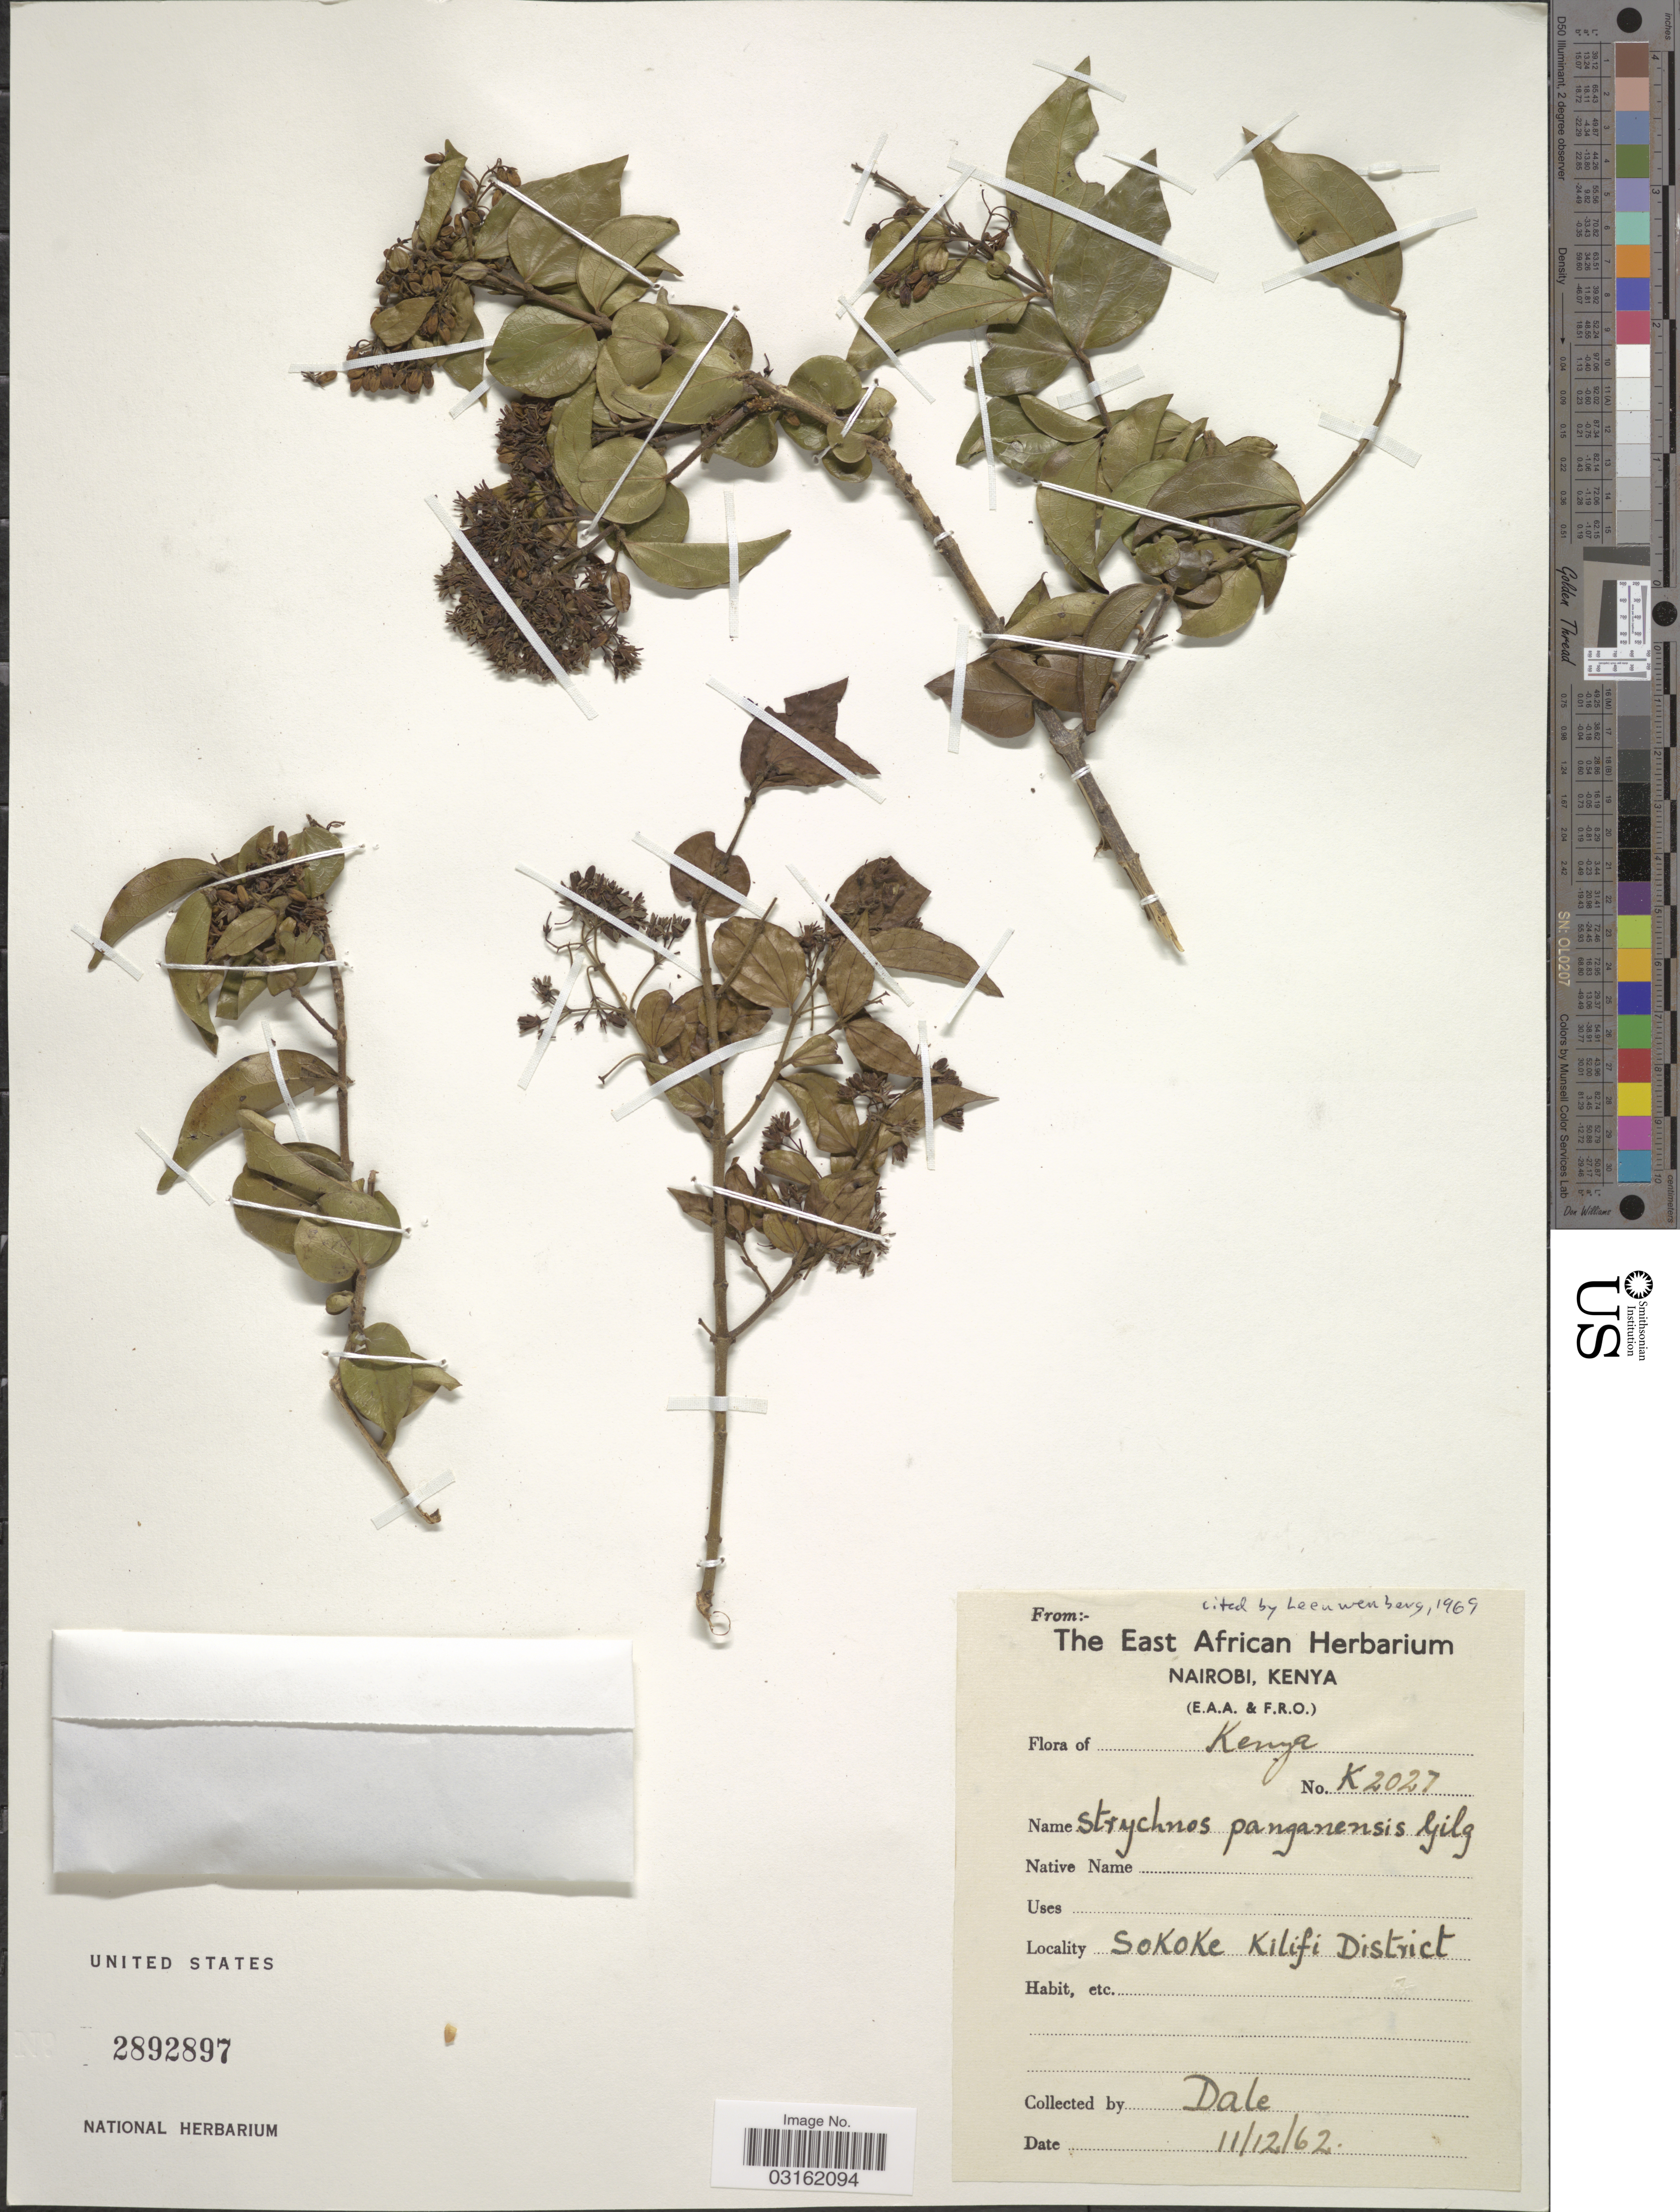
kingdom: Plantae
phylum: Tracheophyta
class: Magnoliopsida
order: Gentianales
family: Loganiaceae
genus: Strychnos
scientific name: Strychnos panganensis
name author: Gilg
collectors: -. Dale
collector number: K2027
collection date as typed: Transcribed d/m/y: 11/12/62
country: Kenya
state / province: Kilifi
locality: Sokoke Kilifi District.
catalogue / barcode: US 2892897